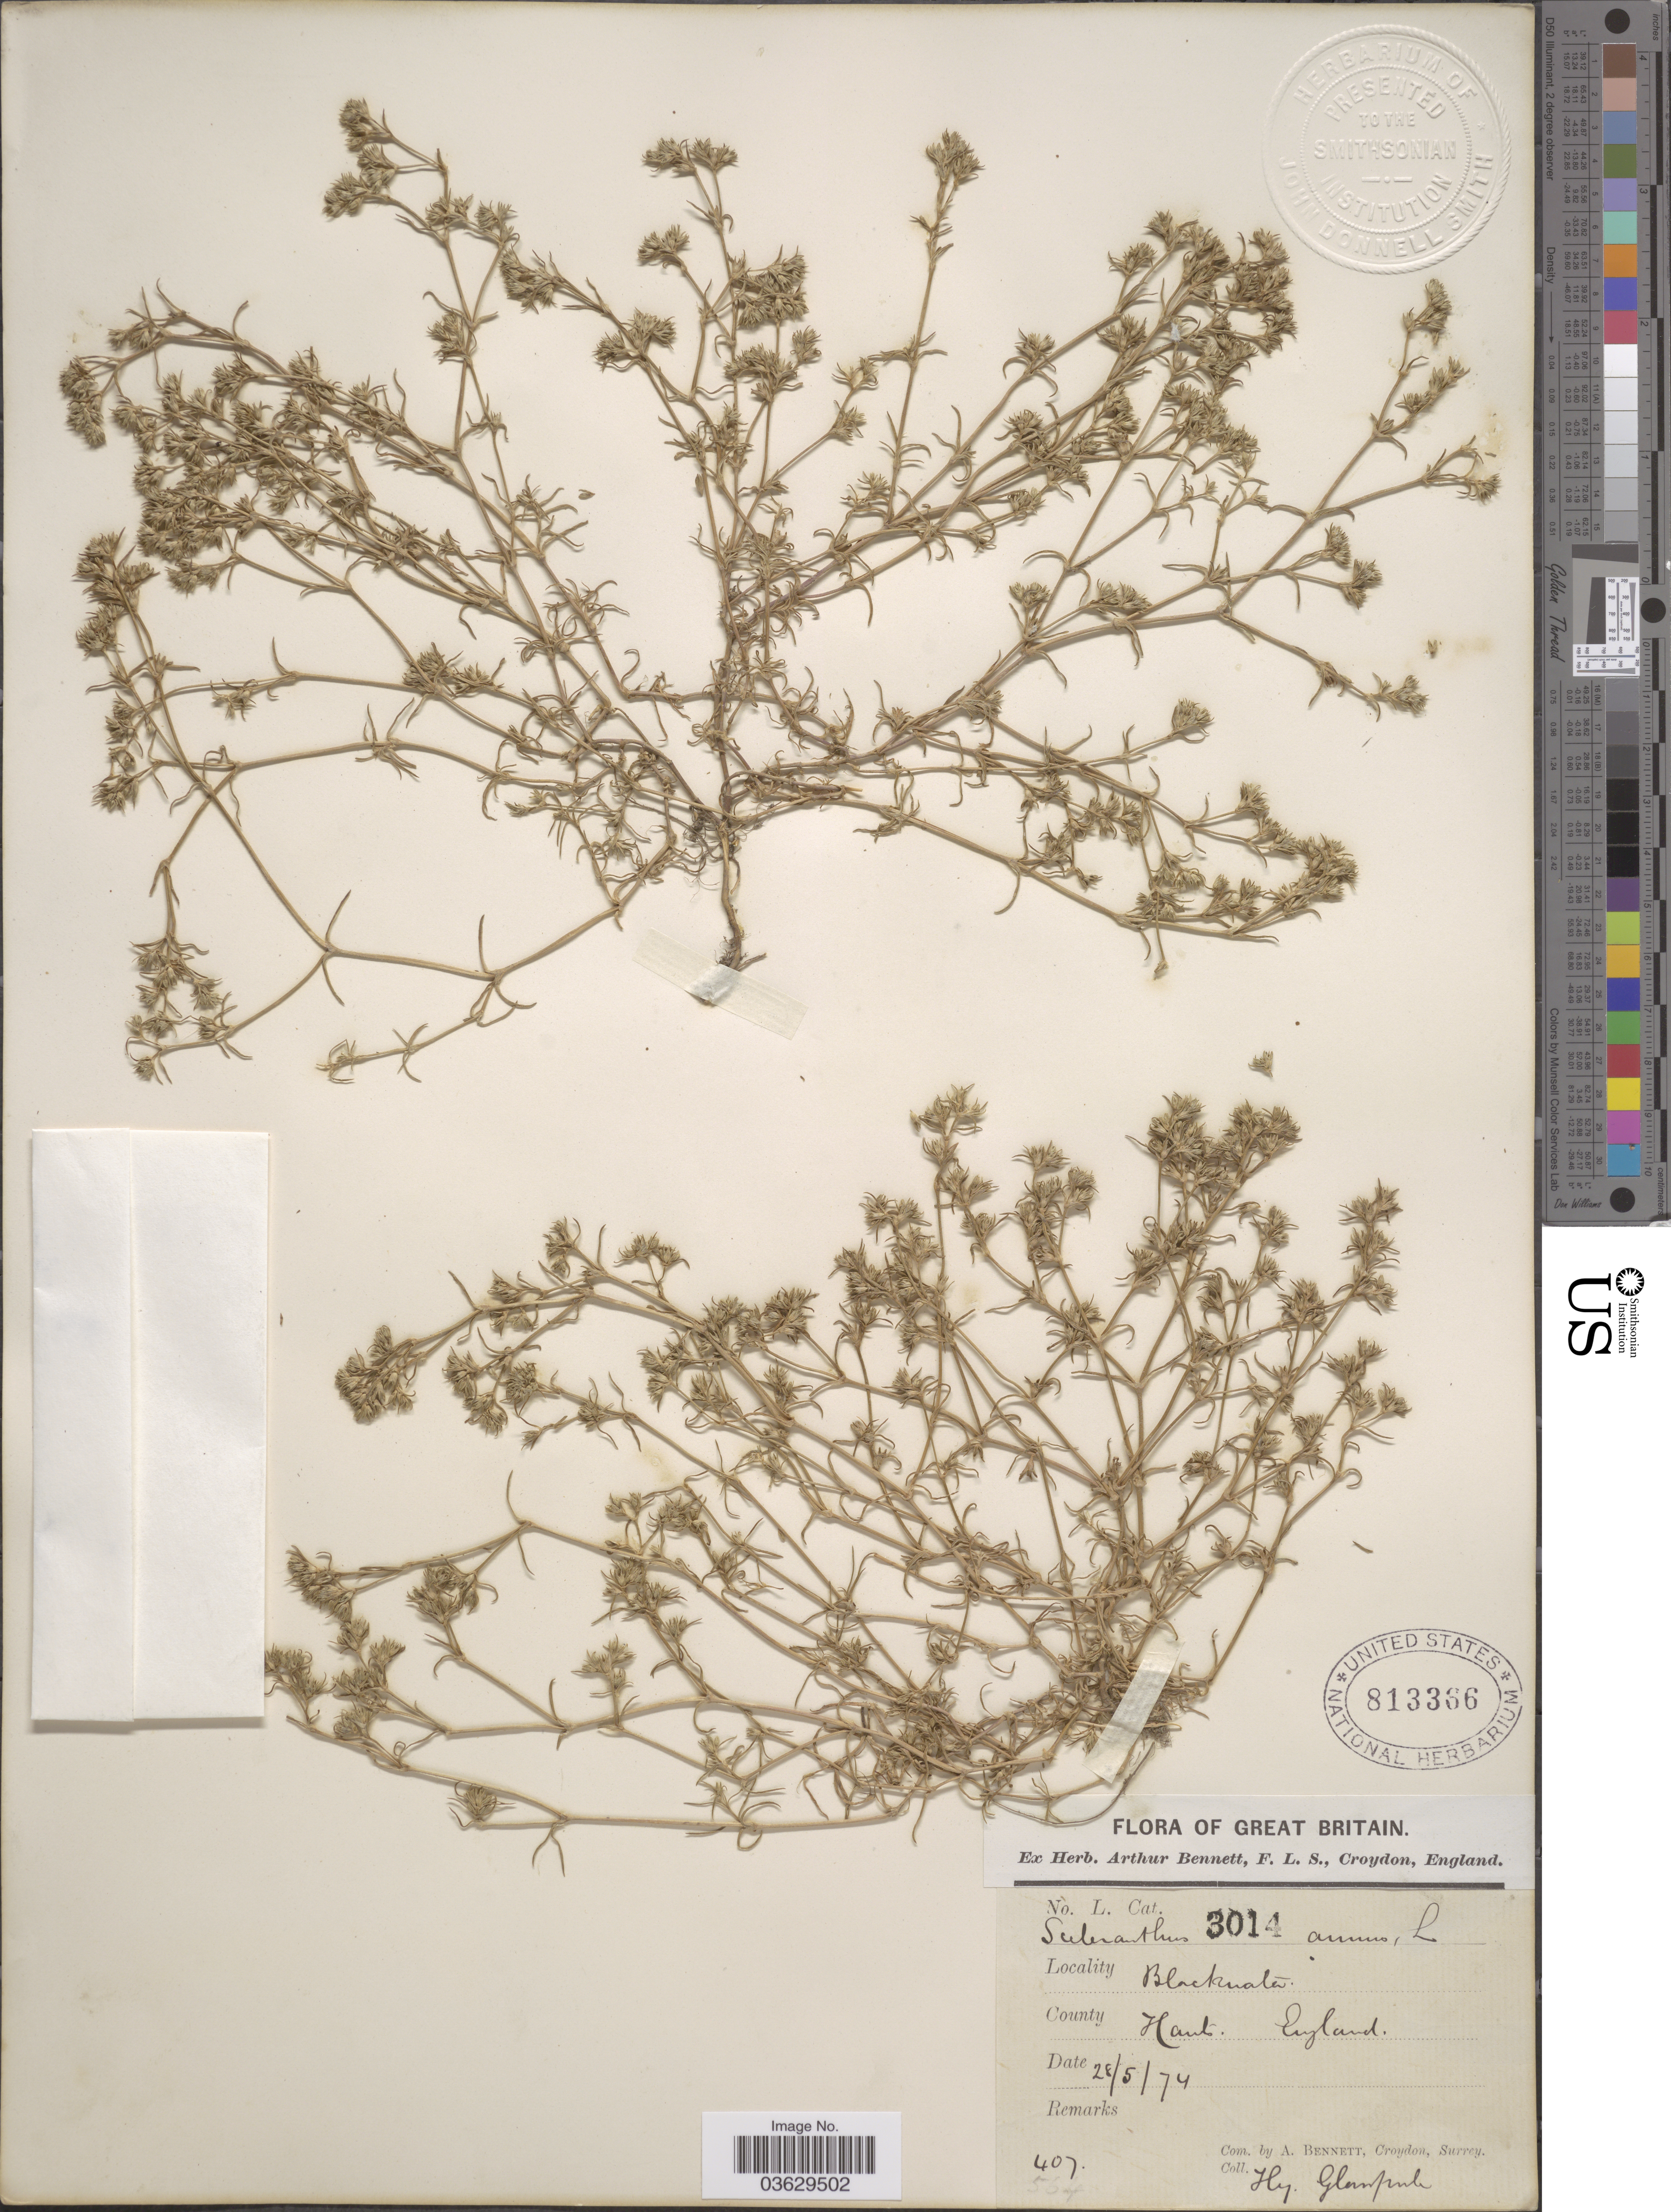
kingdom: Plantae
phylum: Tracheophyta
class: Magnoliopsida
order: Caryophyllales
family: Caryophyllaceae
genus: Scleranthus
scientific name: Scleranthus annuus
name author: L.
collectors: A. Bennett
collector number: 407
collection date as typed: Transcribed d/m/y: 28/5/74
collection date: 1874-05-28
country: United Kingdom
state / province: England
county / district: Hampshire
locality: Great Britain. Blackwater. County Hams (Hampshire).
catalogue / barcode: US 813366